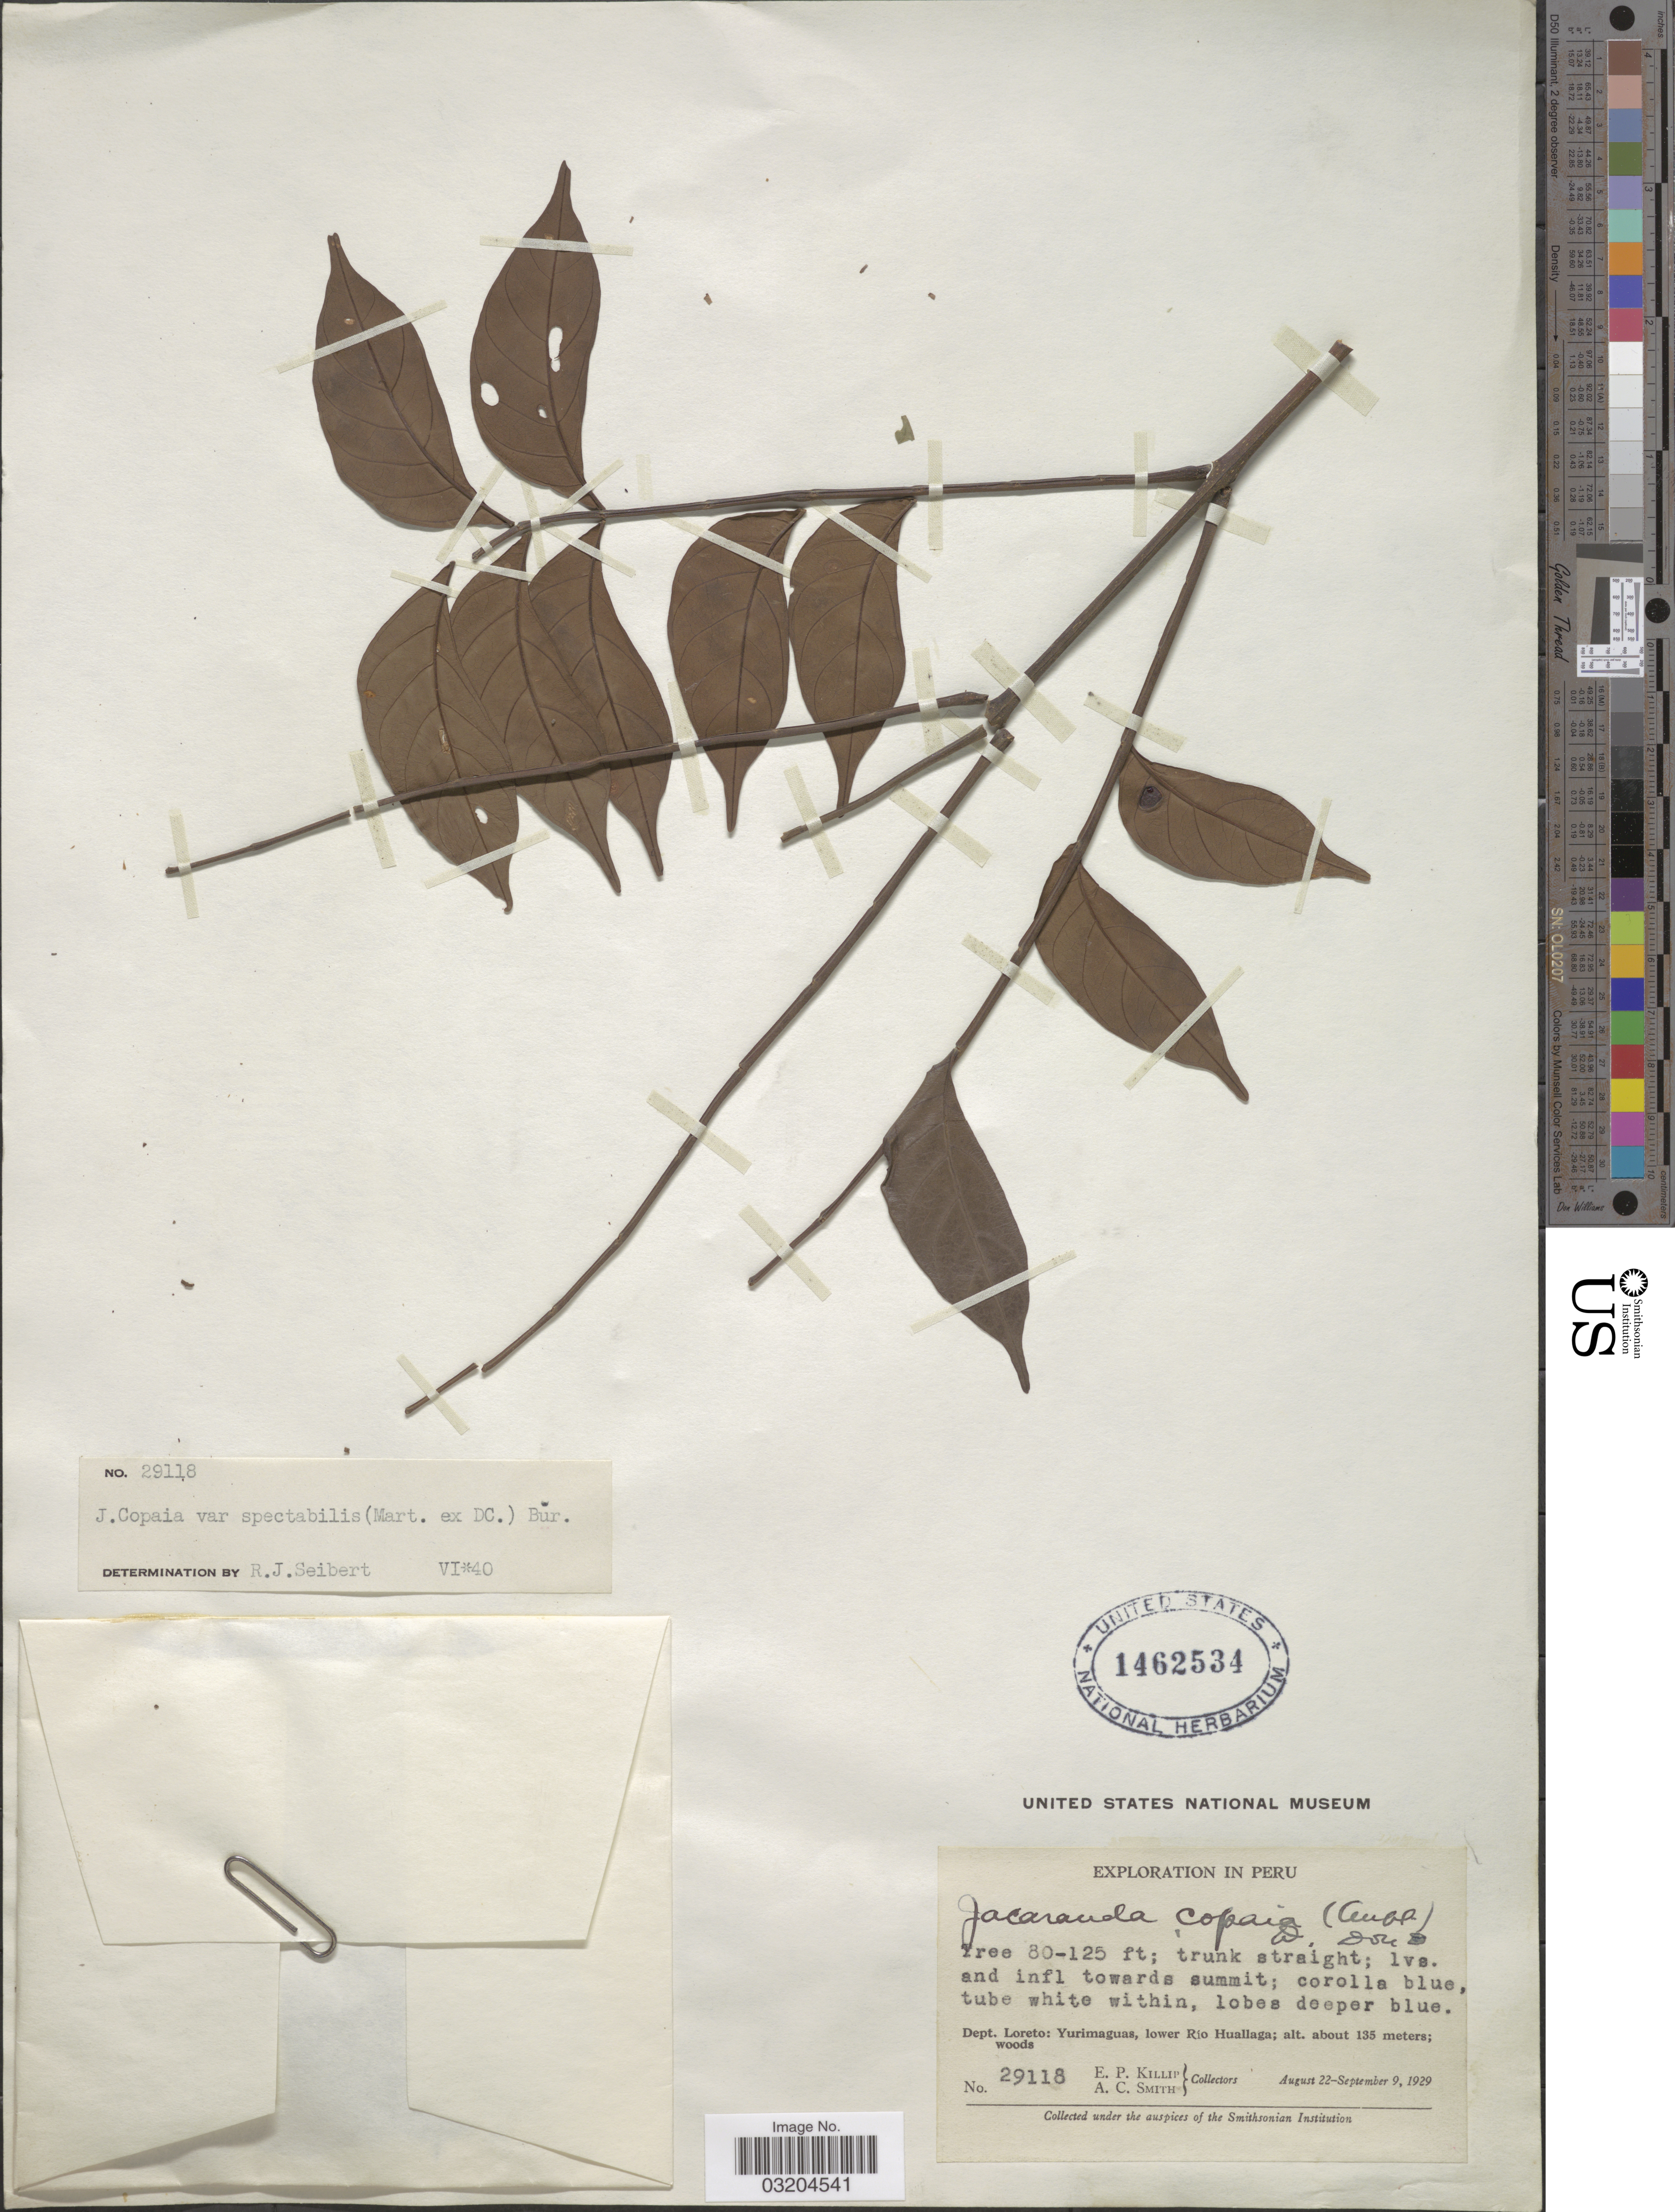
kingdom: Plantae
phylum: Tracheophyta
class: Magnoliopsida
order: Lamiales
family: Bignoniaceae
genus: Jacaranda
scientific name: Jacaranda copaia subsp. spectabilis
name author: (Mart. ex DC.) A.H. Gentry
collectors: E. P. Killip & A. C. Smith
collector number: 29118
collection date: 1929-08-22/1929-09-09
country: Peru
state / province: Loreto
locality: Dept. Loreto: Yurimaguas, lower Río Huallaga.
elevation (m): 135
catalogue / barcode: US 1462534